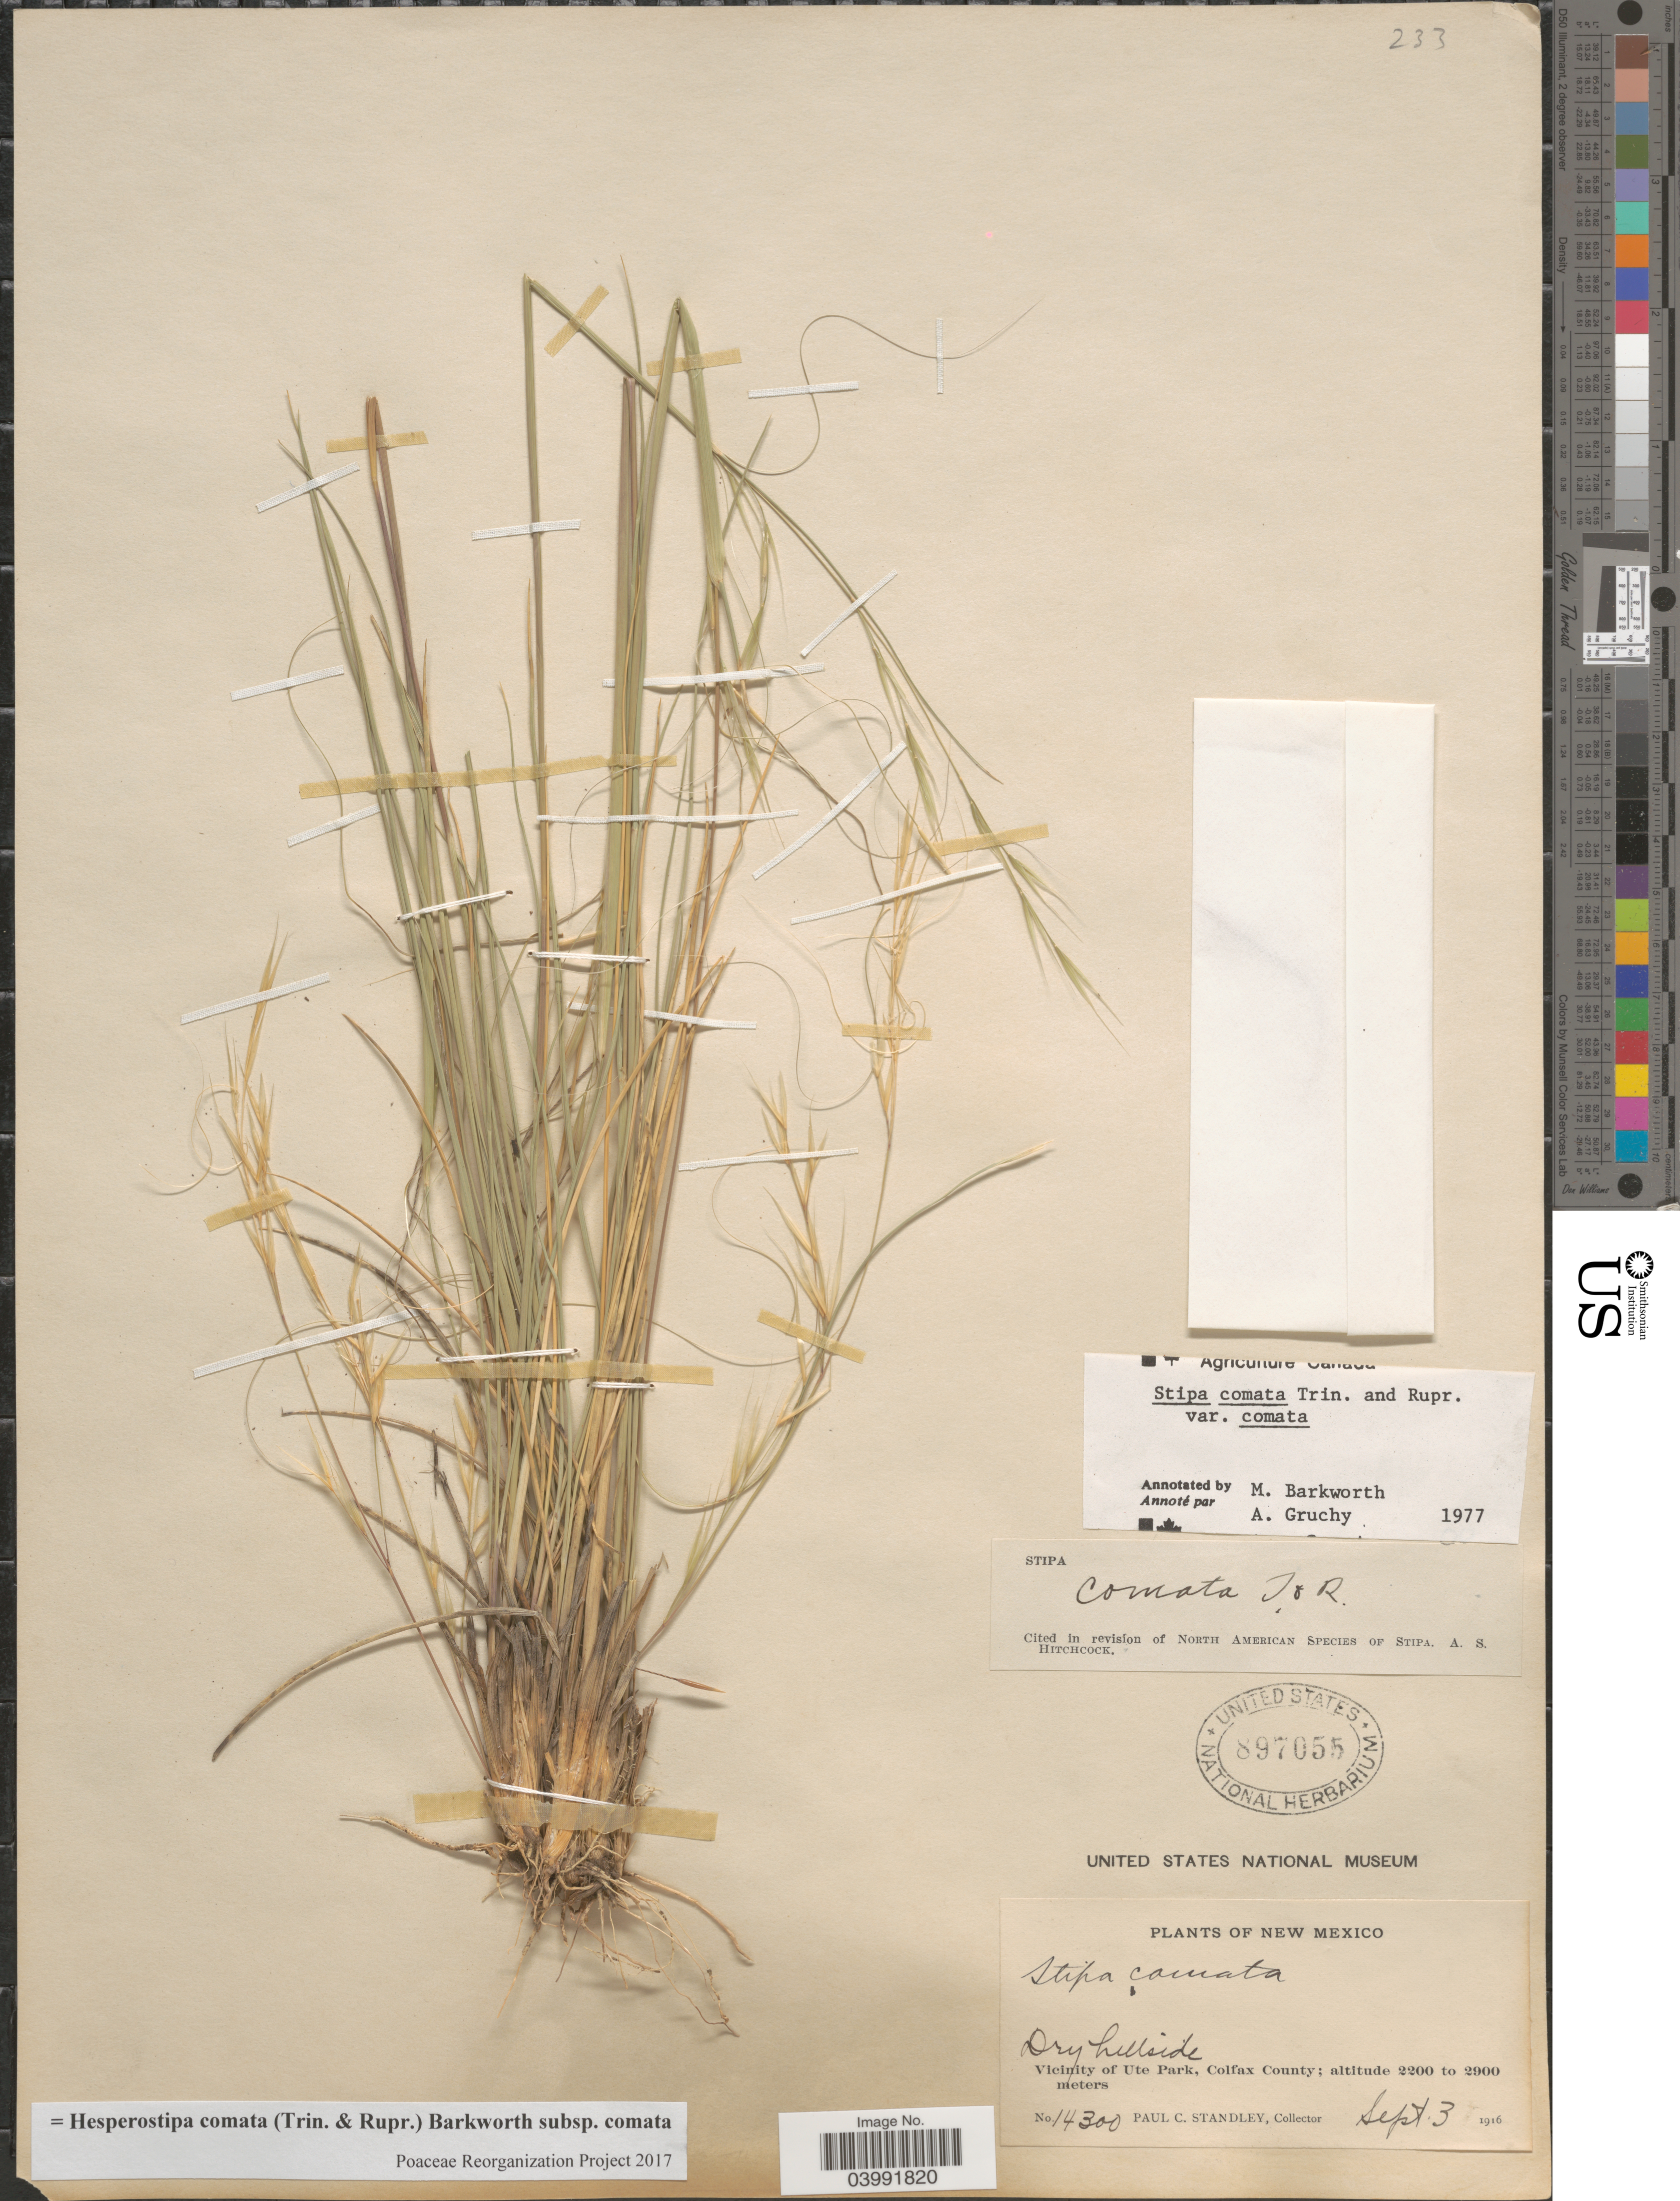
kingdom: Plantae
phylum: Tracheophyta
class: Liliopsida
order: Poales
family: Poaceae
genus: Hesperostipa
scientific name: Hesperostipa comata subsp. comata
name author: (Trin. & Rupr.) Barkworth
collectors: P. C. Standley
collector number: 14300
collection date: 1916-09-03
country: United States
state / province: New Mexico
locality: Dry hillside. Vicinity of Ute Park, Colfax County.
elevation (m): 2200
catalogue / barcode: US 897055